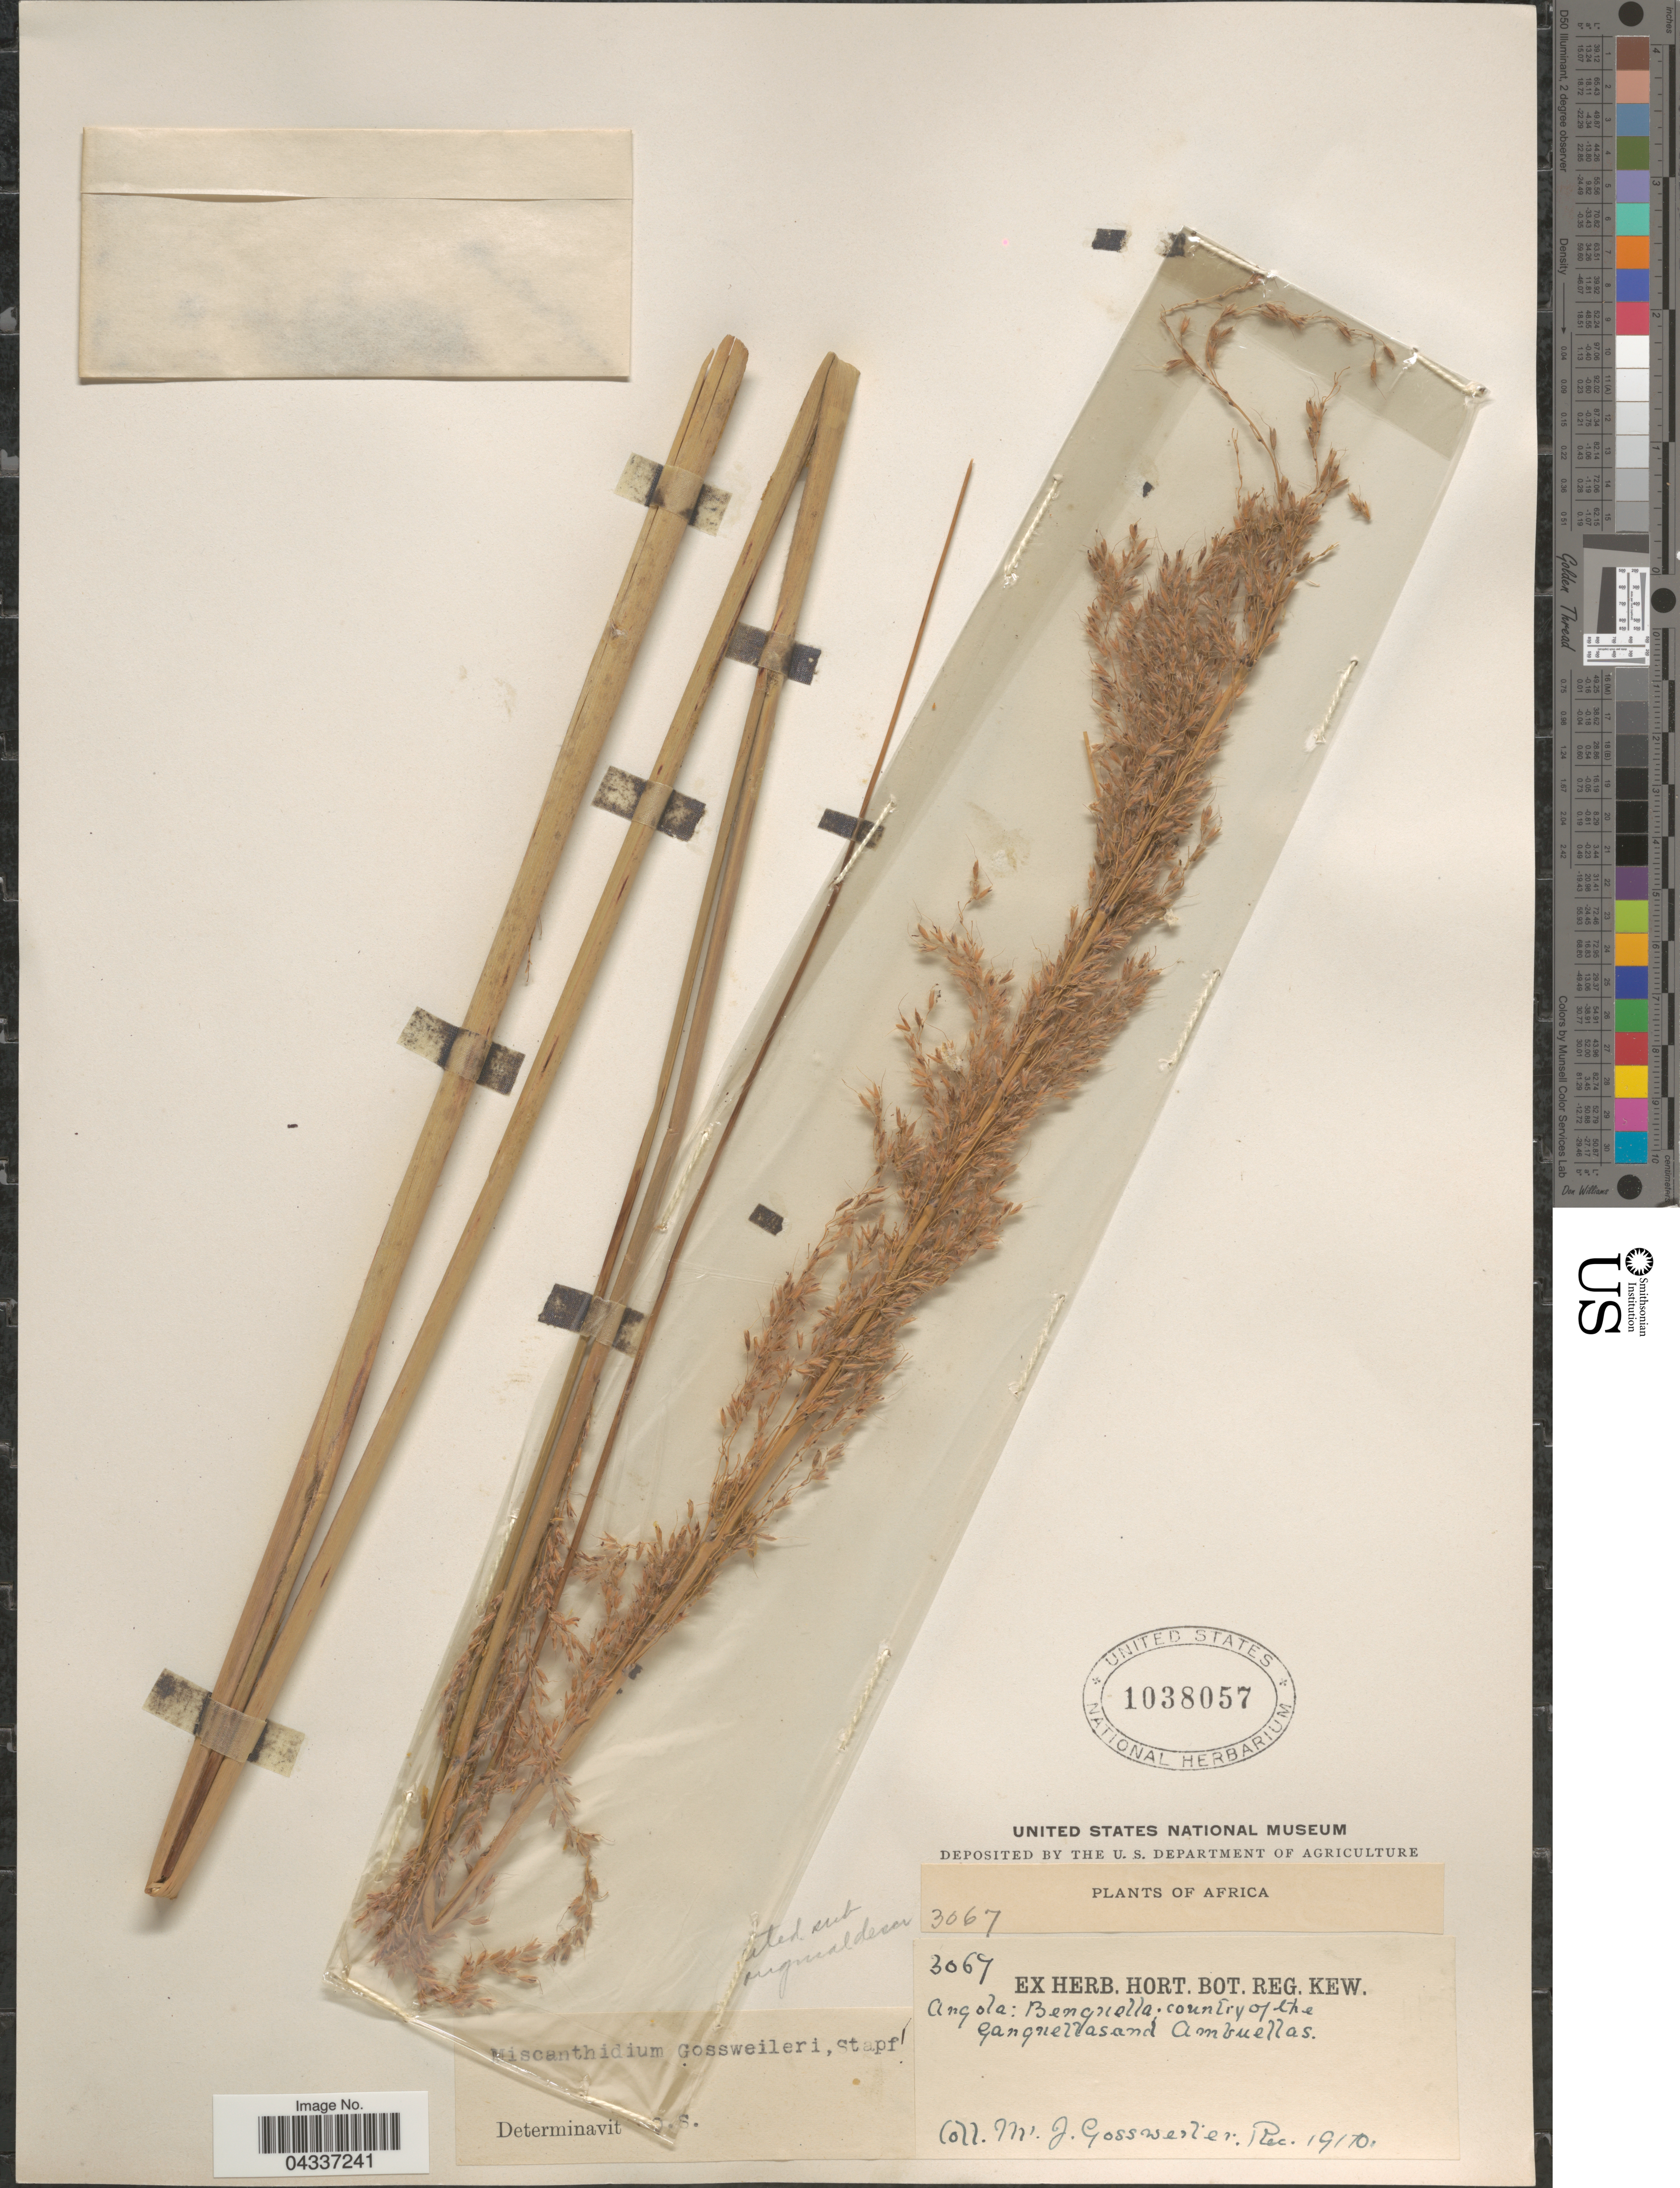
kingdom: Plantae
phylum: Tracheophyta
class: Liliopsida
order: Poales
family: Poaceae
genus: Miscanthidium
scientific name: Miscanthidium gossweileri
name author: Stapf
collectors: J. Gossweiler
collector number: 3067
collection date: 1910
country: Angola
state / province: Benguela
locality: Benguella. Country of the Ganquellasand Ambuellas.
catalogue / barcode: US 1038057